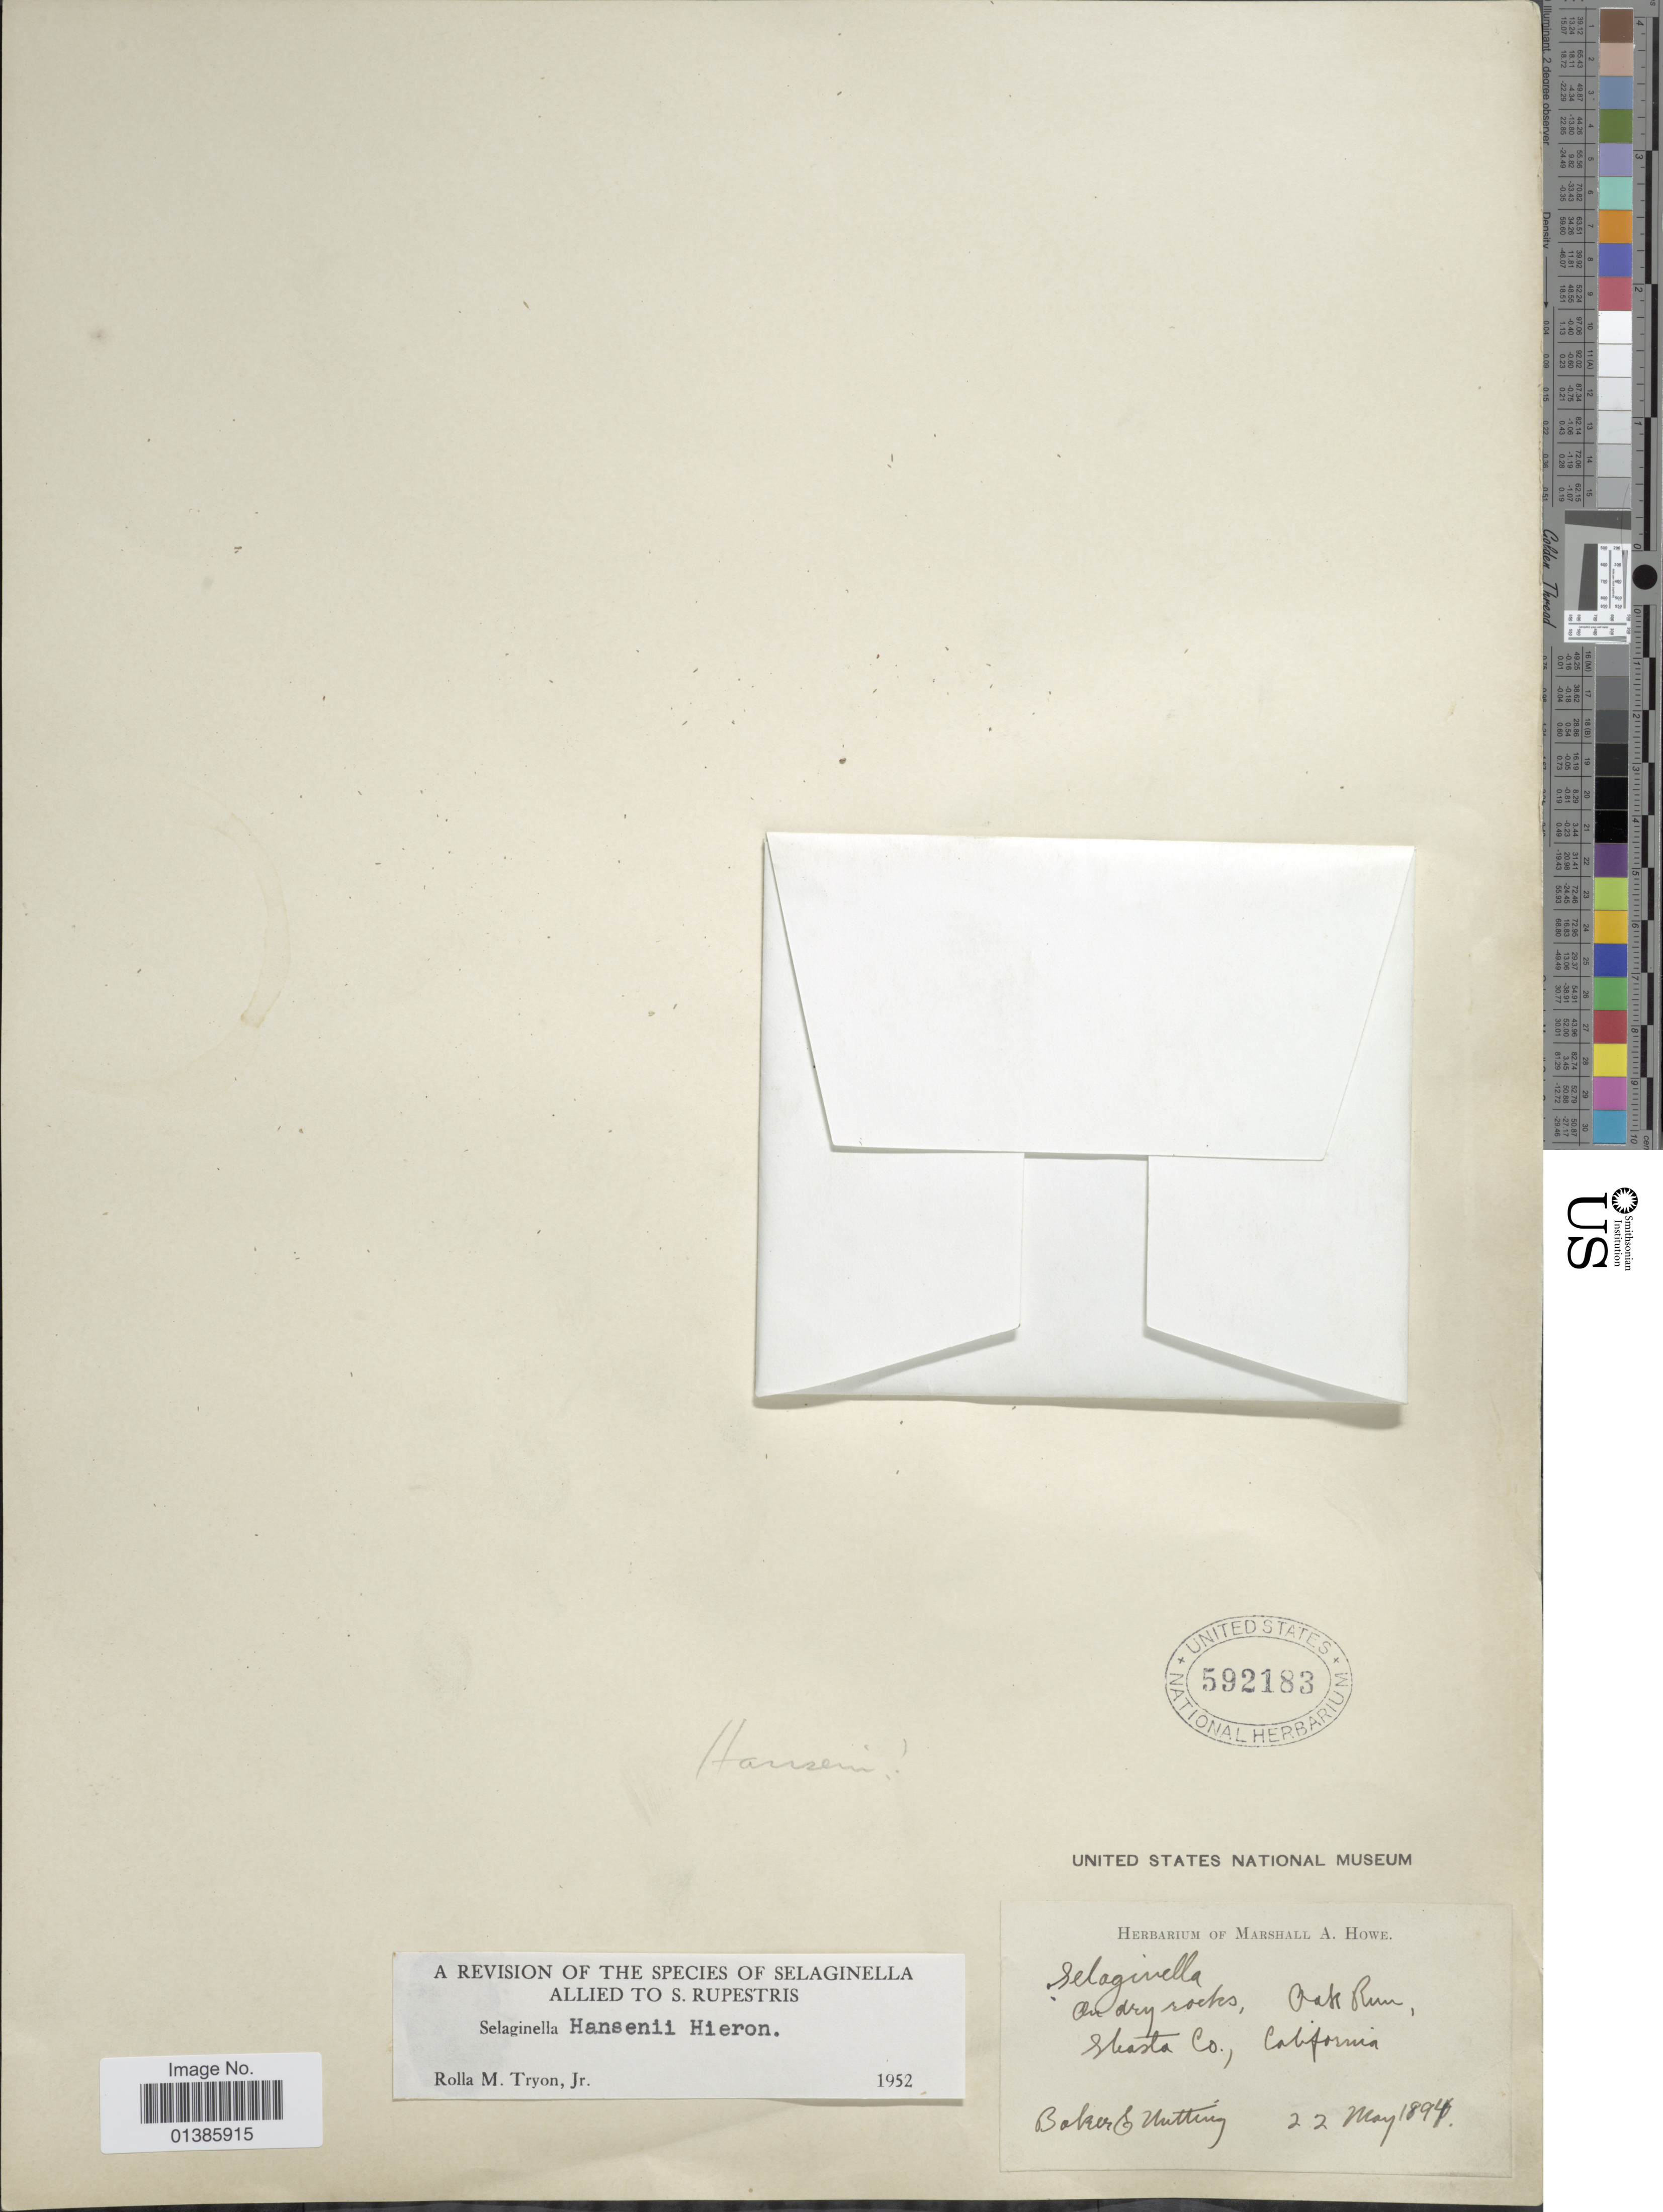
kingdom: Plantae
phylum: Tracheophyta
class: Lycopodiopsida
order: Selaginellales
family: Selaginellaceae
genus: Selaginella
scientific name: Selaginella hansenii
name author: Hieron.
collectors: -- Baker & Nutterey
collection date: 1894-05-22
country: United States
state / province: California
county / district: Shasta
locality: Oak Run, Shasta Co.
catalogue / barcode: US 592183